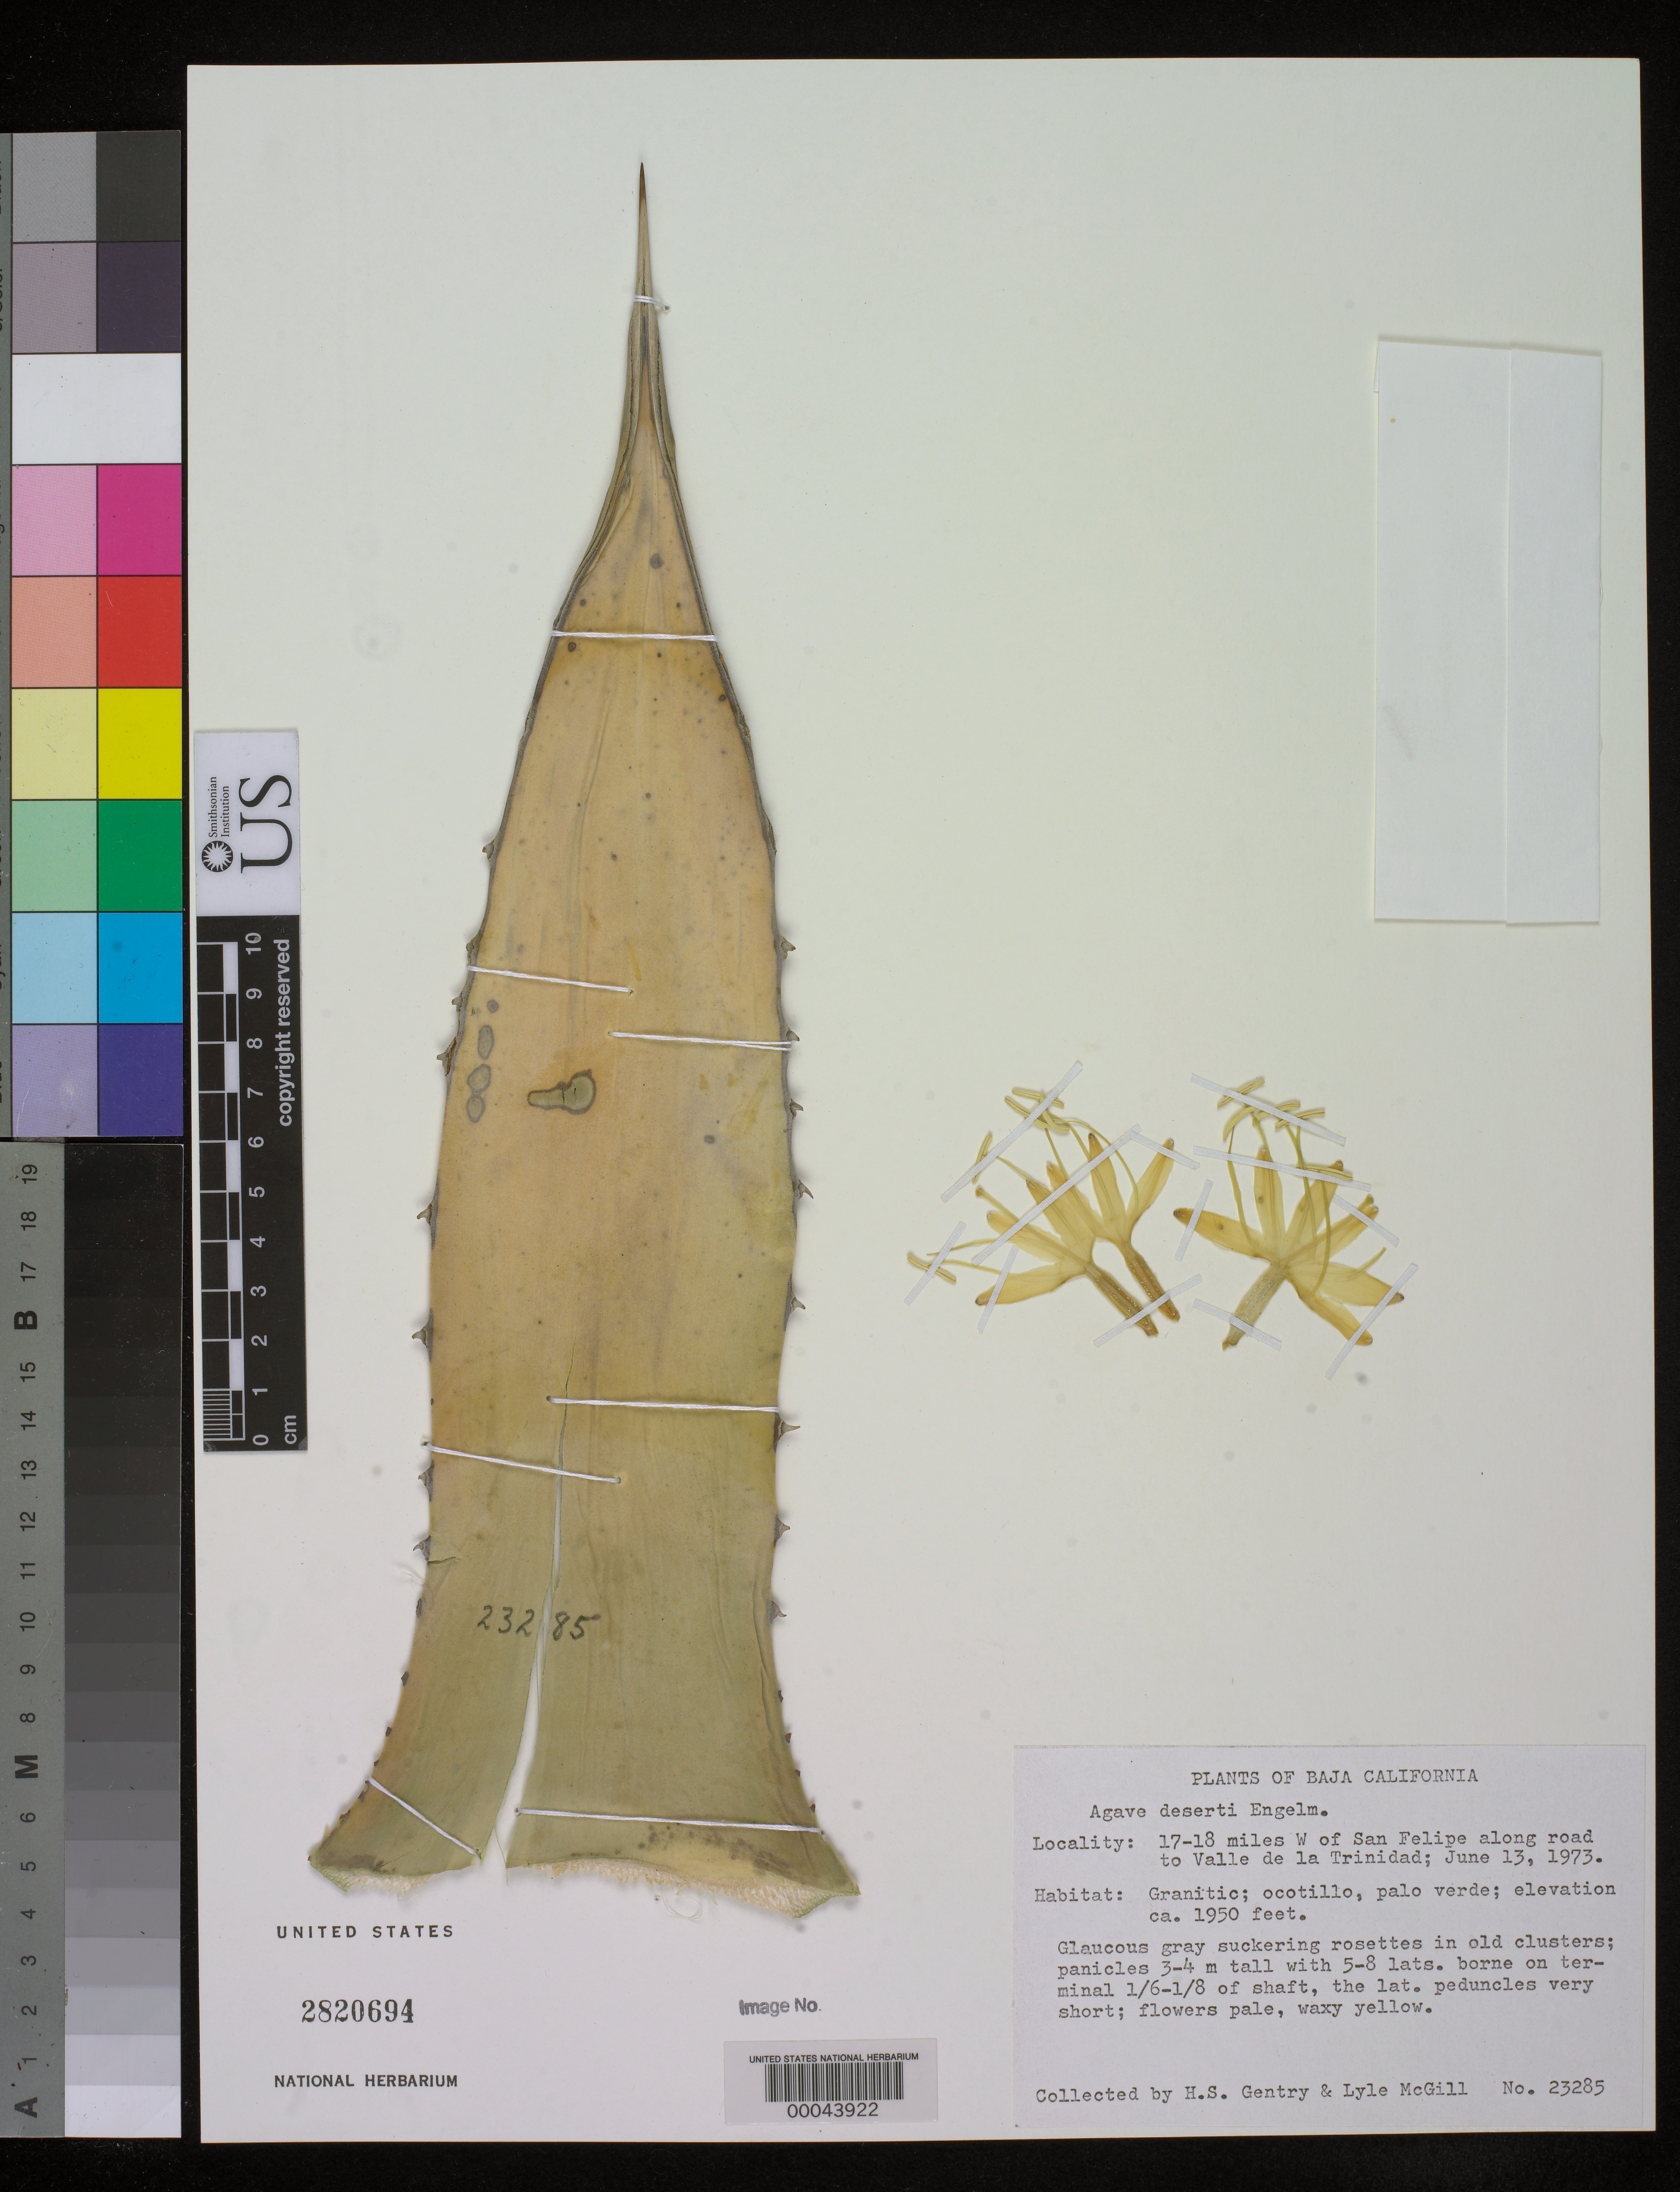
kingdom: Plantae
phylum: Tracheophyta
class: Liliopsida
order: Asparagales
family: Asparagaceae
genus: Agave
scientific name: Agave deserti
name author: Engelm.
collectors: H. S. Gentry & L. Mcgill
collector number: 23285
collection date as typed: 13 Jun 1973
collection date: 1973-06-13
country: Mexico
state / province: Baja California Norte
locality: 17-18 mi W of San Felipe along road to Valle de la Trinidad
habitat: Granitic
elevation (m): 594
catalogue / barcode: US 2820694